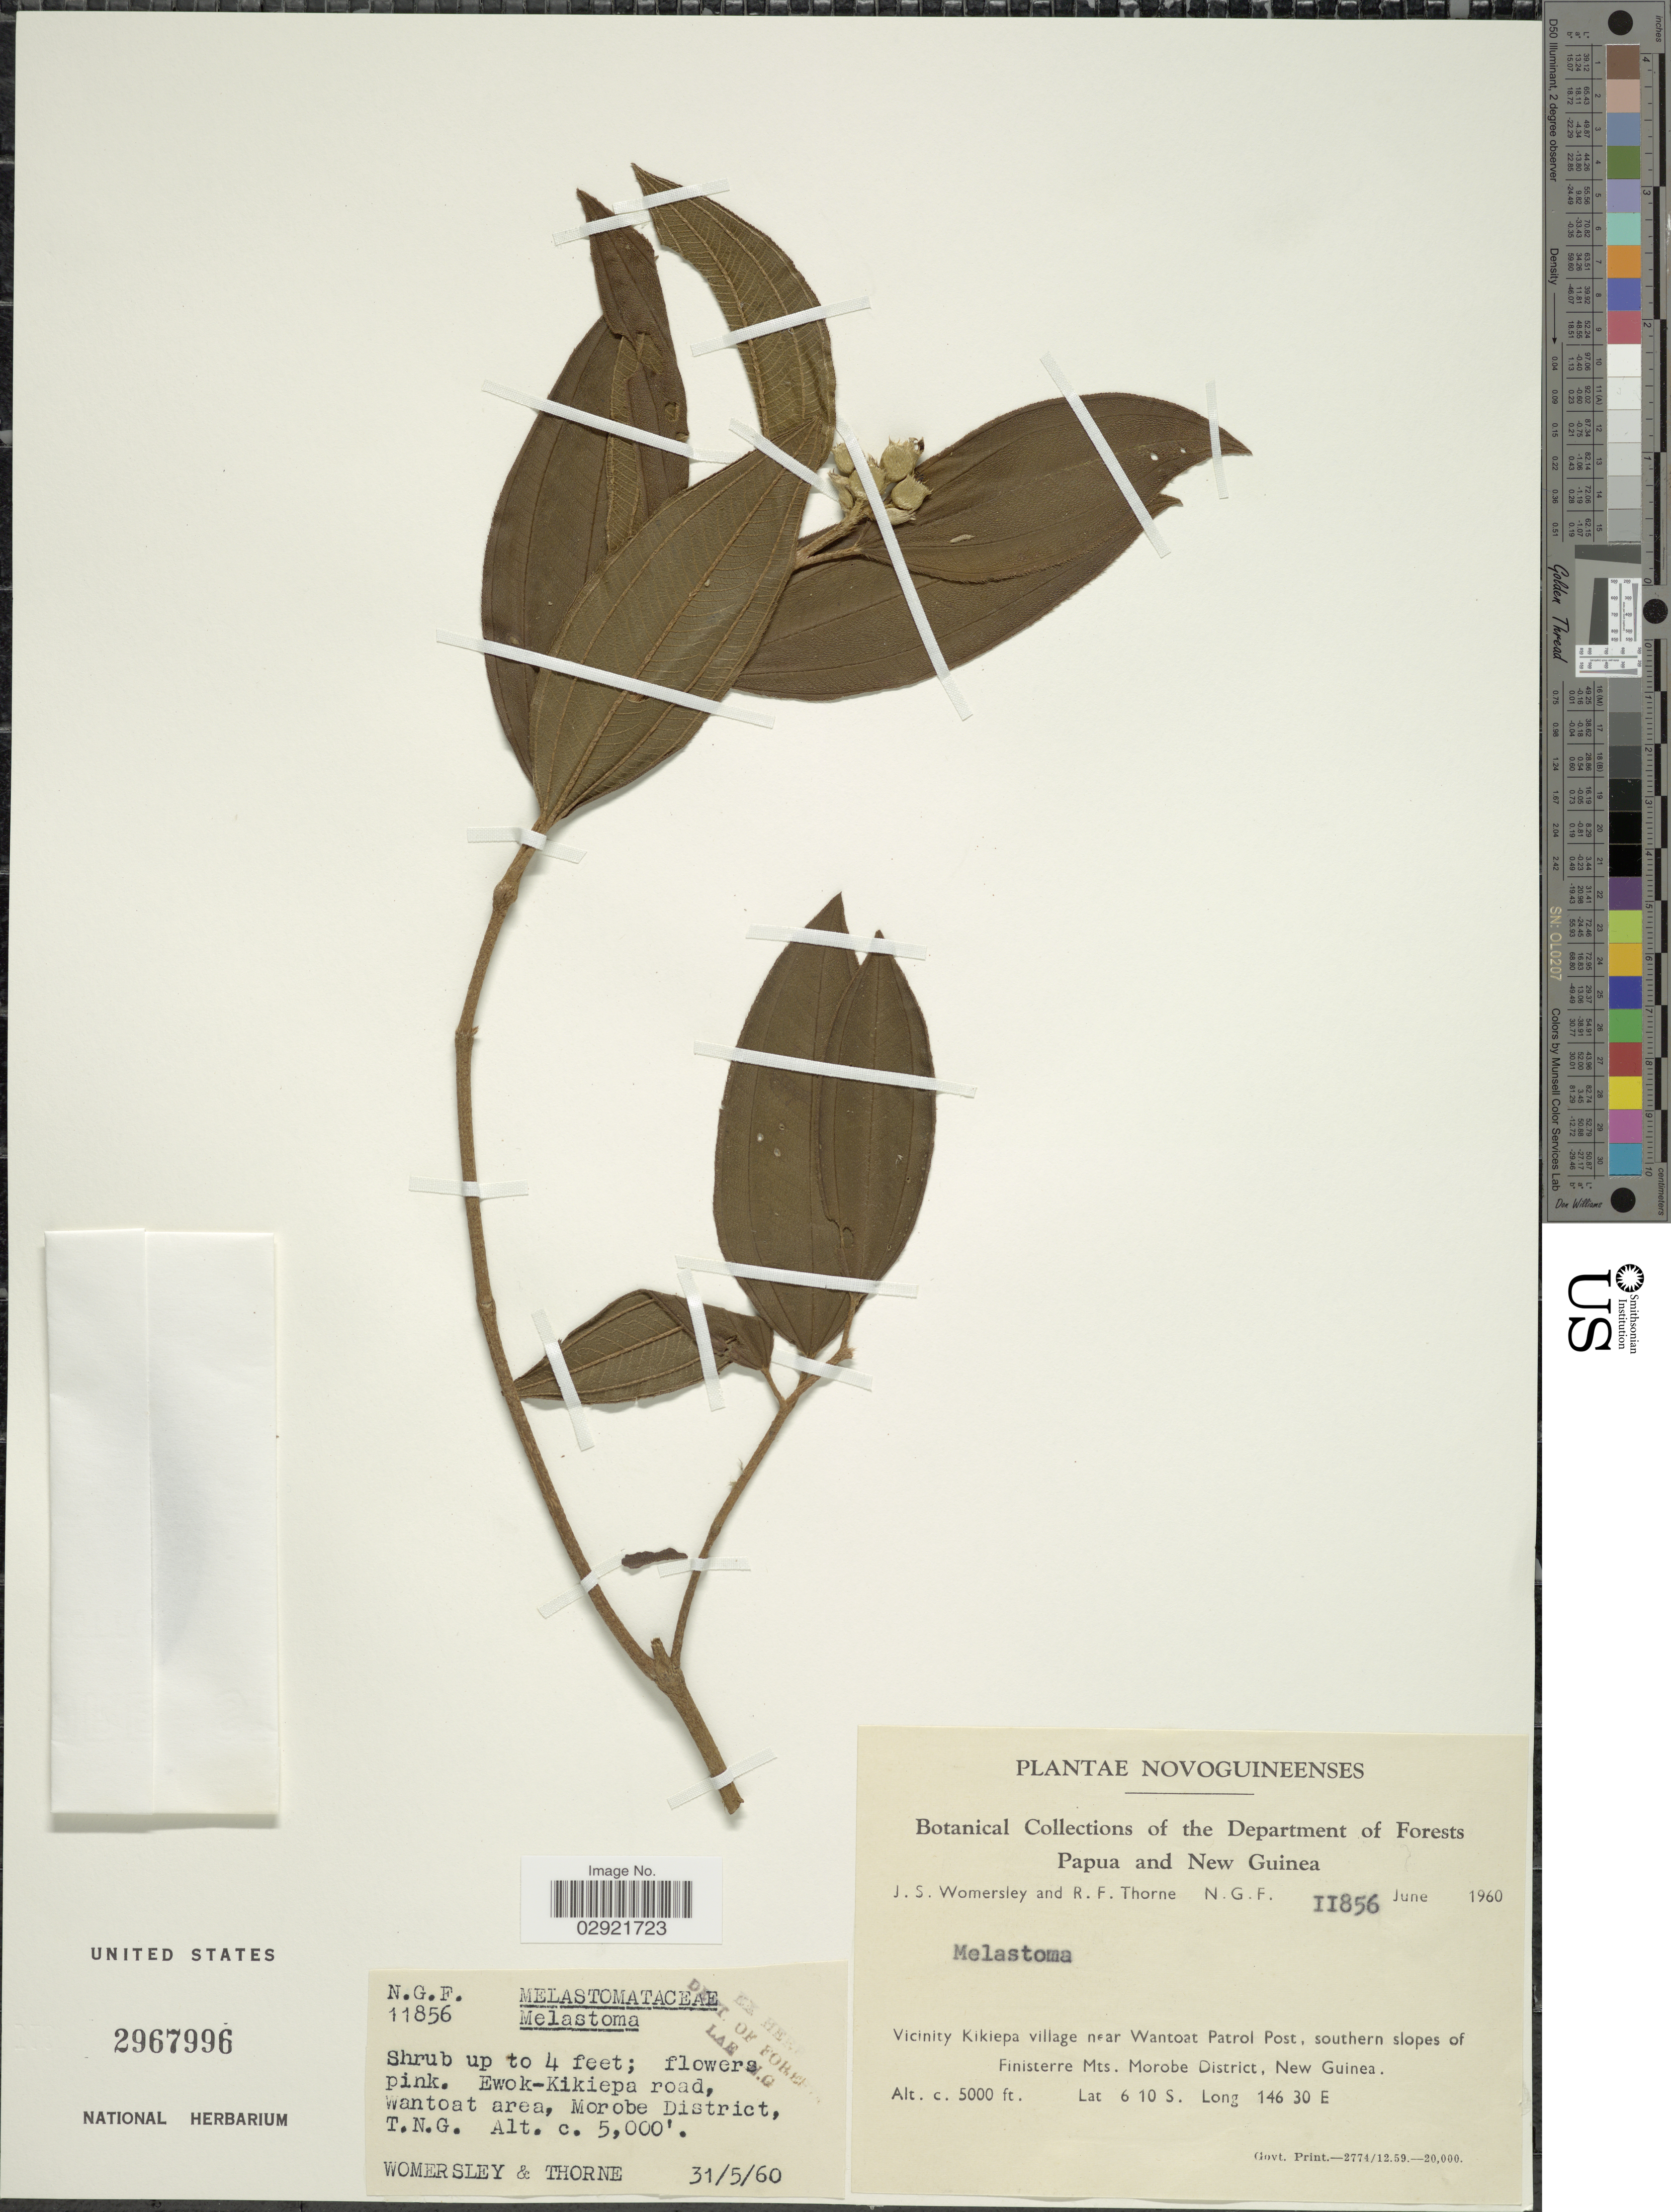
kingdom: Plantae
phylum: Tracheophyta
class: Magnoliopsida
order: Myrtales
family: Melastomataceae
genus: Melastoma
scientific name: Melastoma sp.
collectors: J. S. Womersley & R. Thorne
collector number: NGF11856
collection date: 1960-06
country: Papua New Guinea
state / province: Morobe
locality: Papua and New Guinea. Vicinity Kikiepa village near Wantoat Patrol Post, southern slopes of Finisterre Mts. Morobe District.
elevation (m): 1524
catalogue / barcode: US 2967996